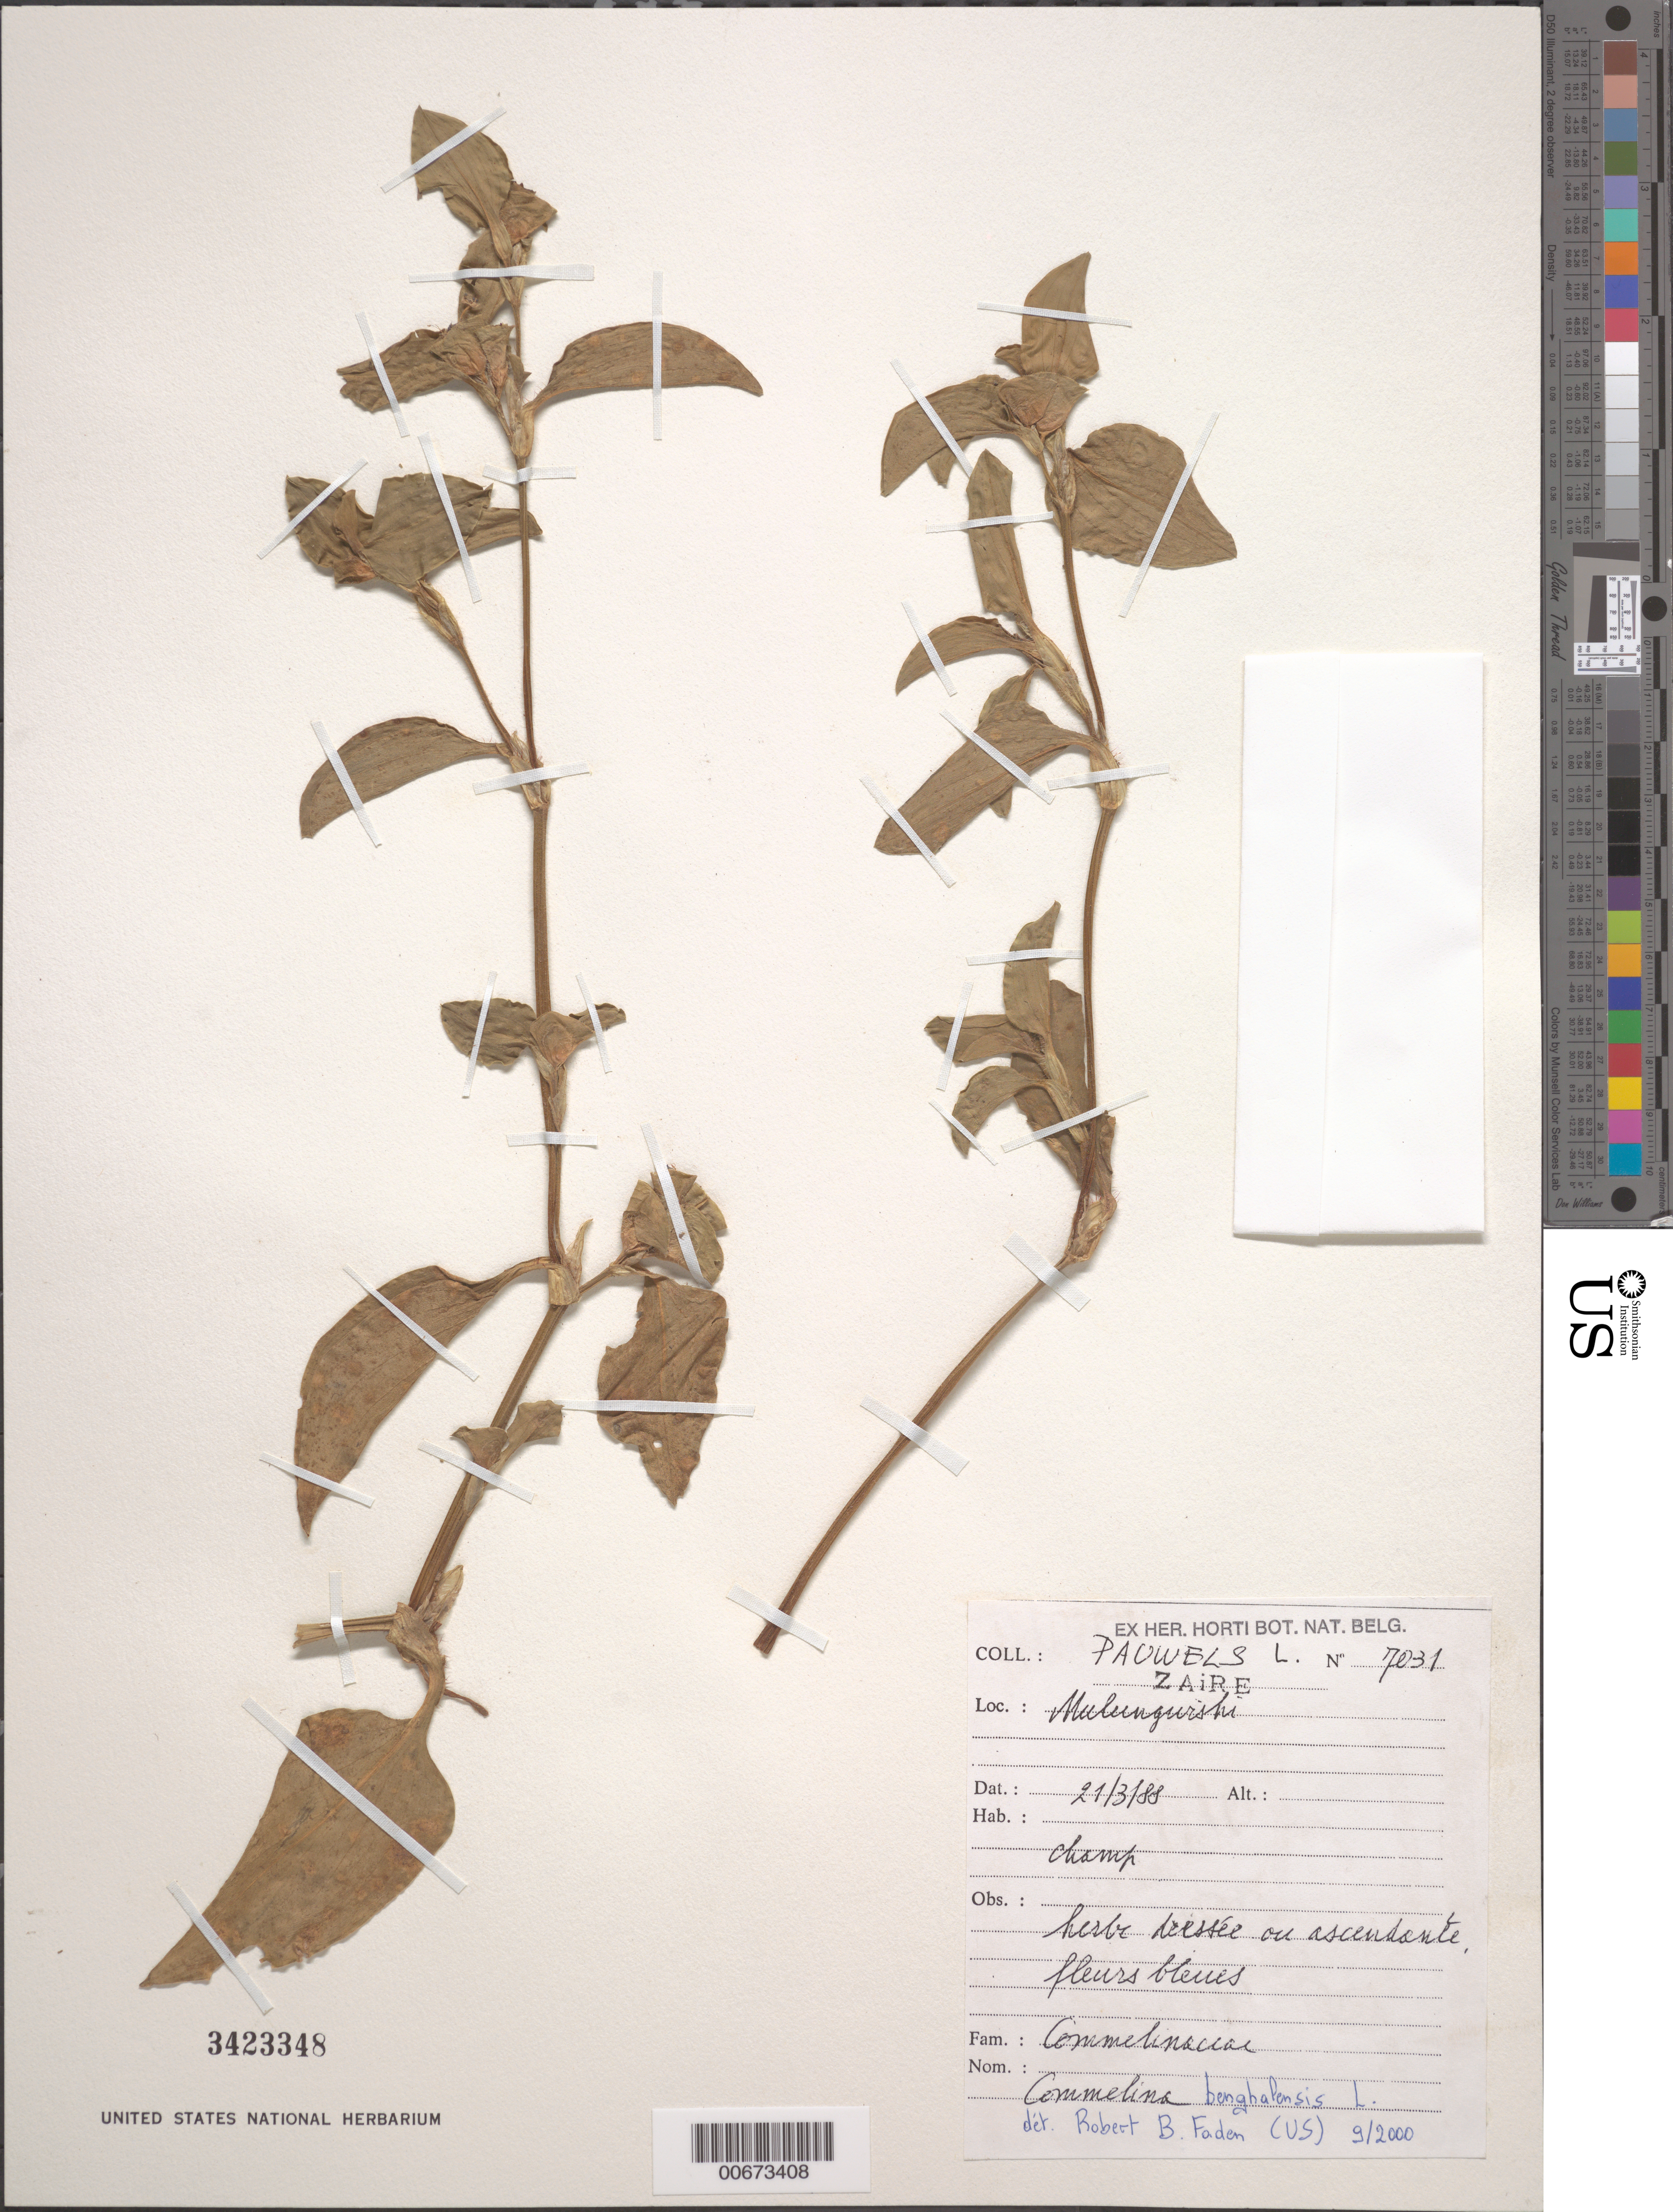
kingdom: Plantae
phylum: Tracheophyta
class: Liliopsida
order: Commelinales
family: Commelinaceae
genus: Commelina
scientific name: Commelina benghalensis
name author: L.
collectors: L. Pauwels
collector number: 7031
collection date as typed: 21 Mar 1988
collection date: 1988-03-21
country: Congo, Democratic Republic of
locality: Mulungurshi.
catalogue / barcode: US 3423348